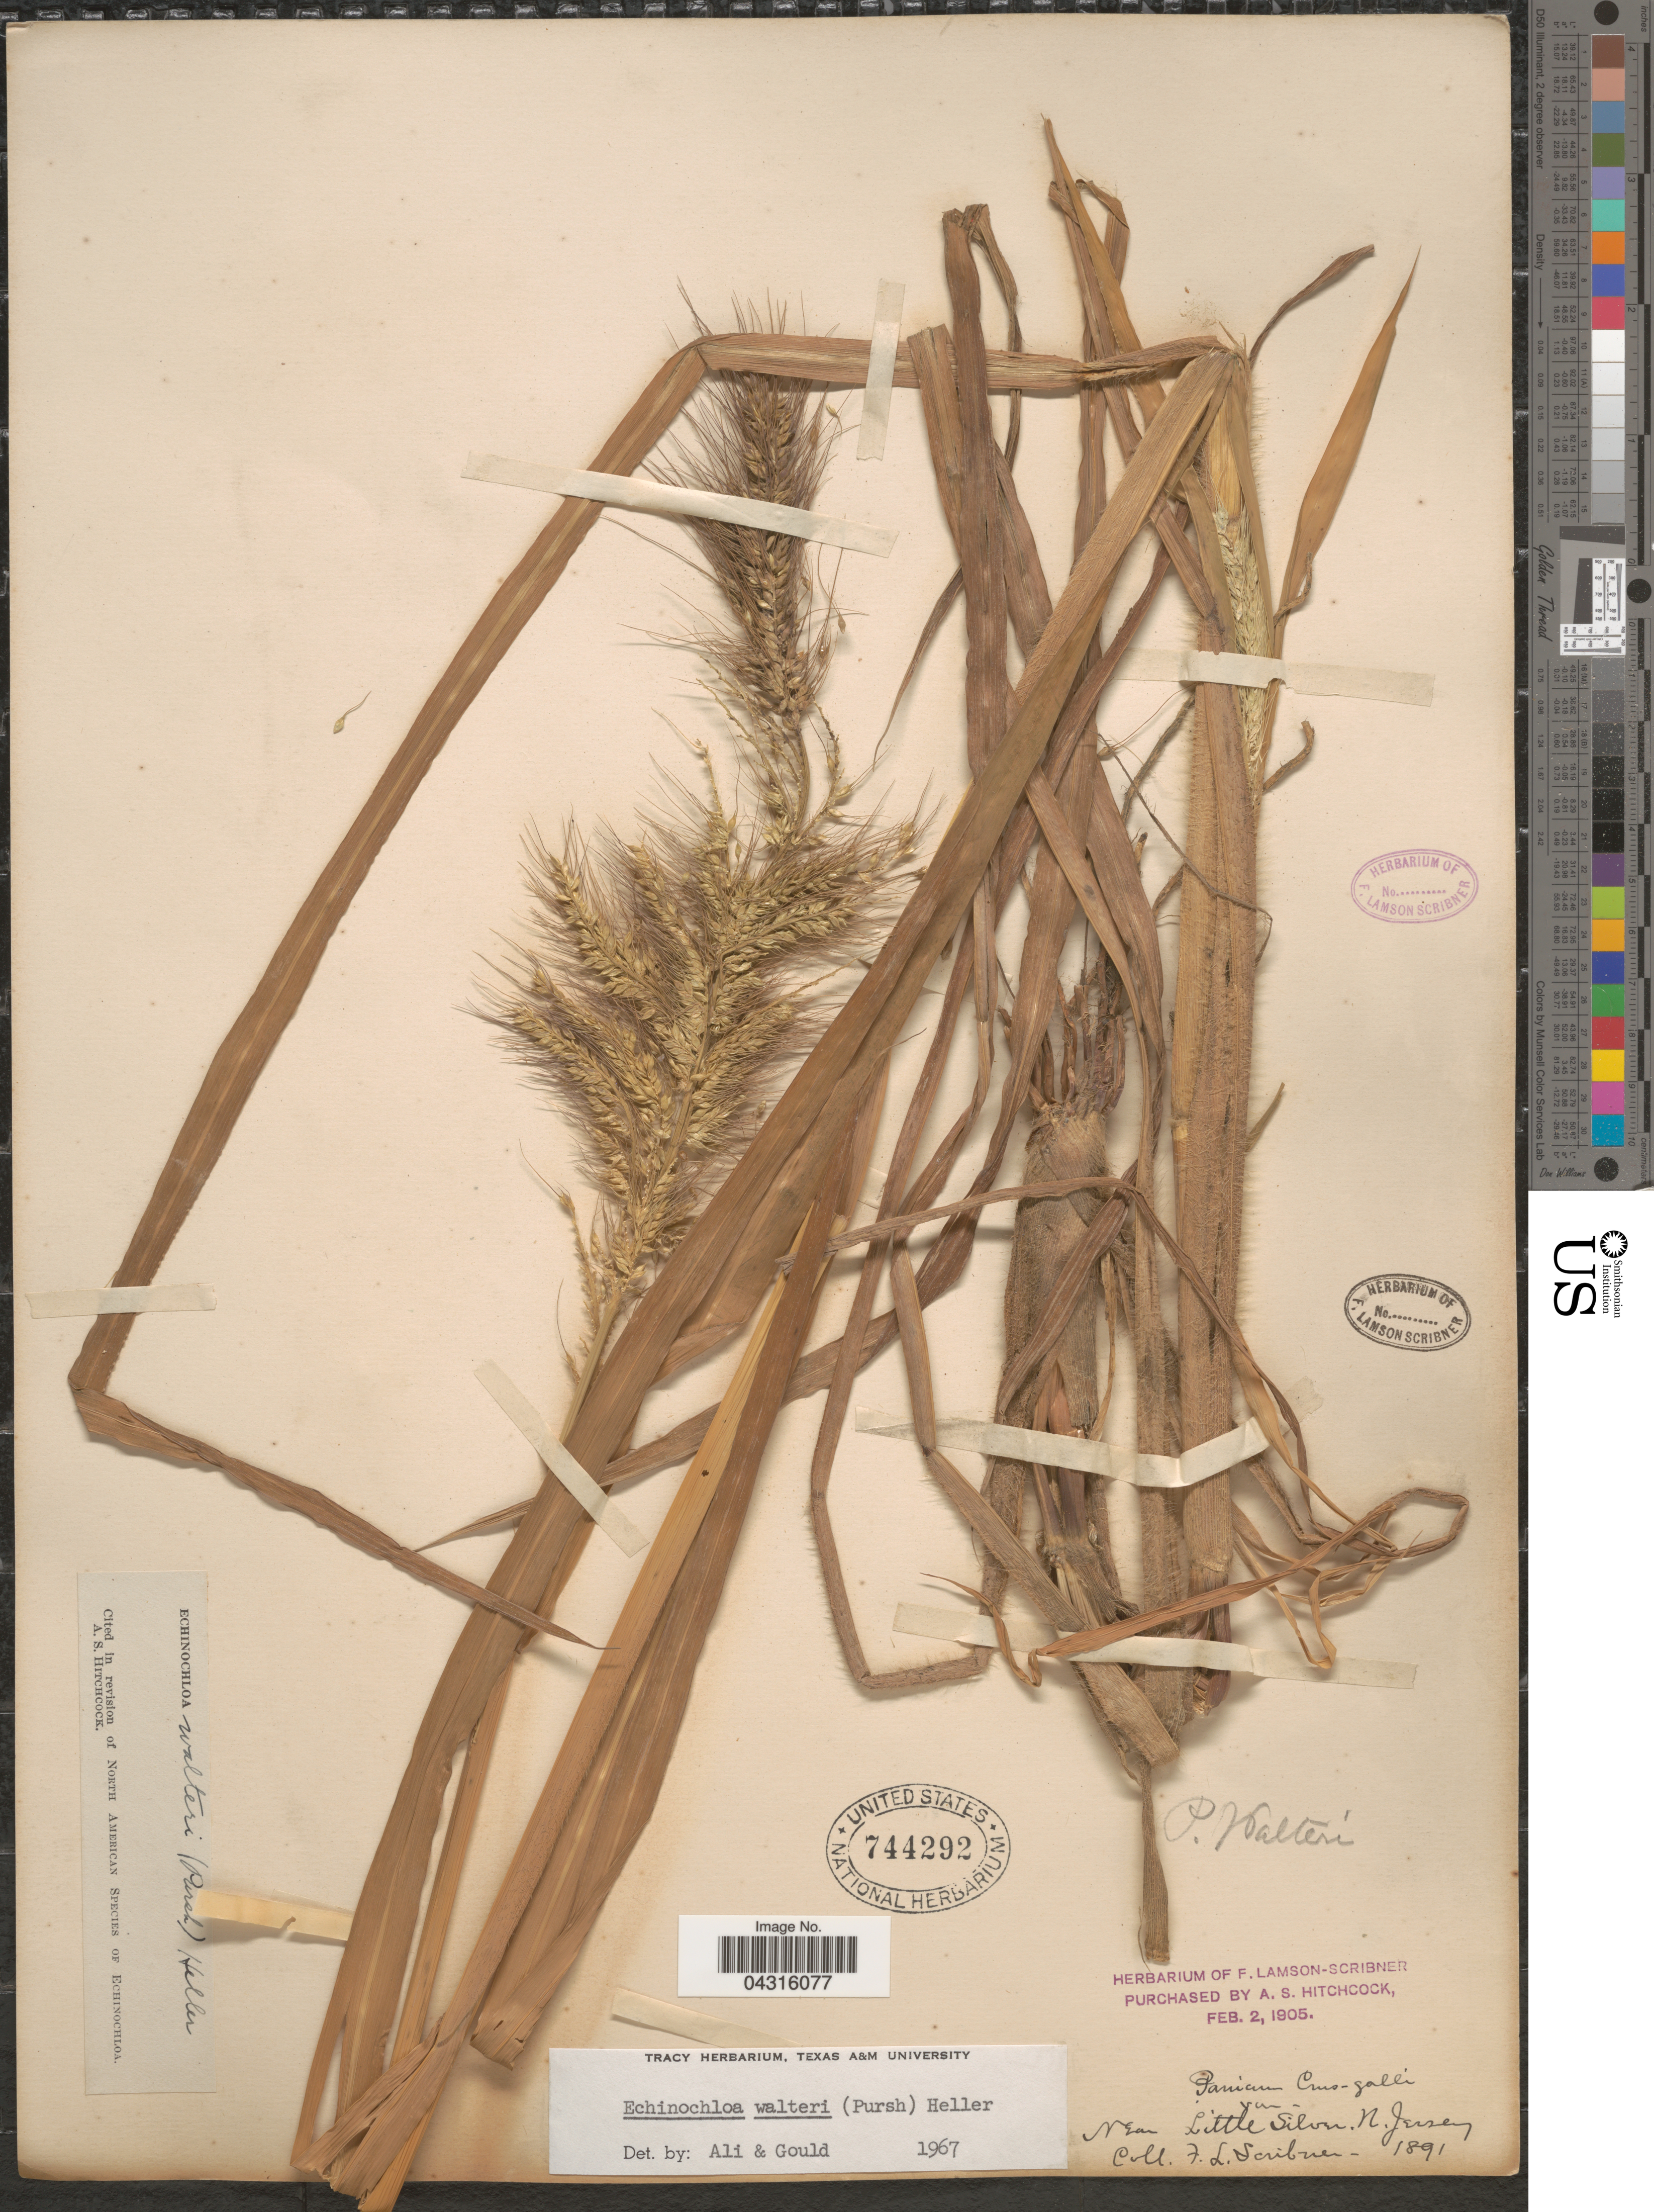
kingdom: Plantae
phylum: Tracheophyta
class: Liliopsida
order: Poales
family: Poaceae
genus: Echinochloa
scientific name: Echinochloa walteri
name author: (Pursh) A. Heller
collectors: F. L. Scribner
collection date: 1891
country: United States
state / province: New Jersey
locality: Near Little Silver.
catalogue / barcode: US 744292